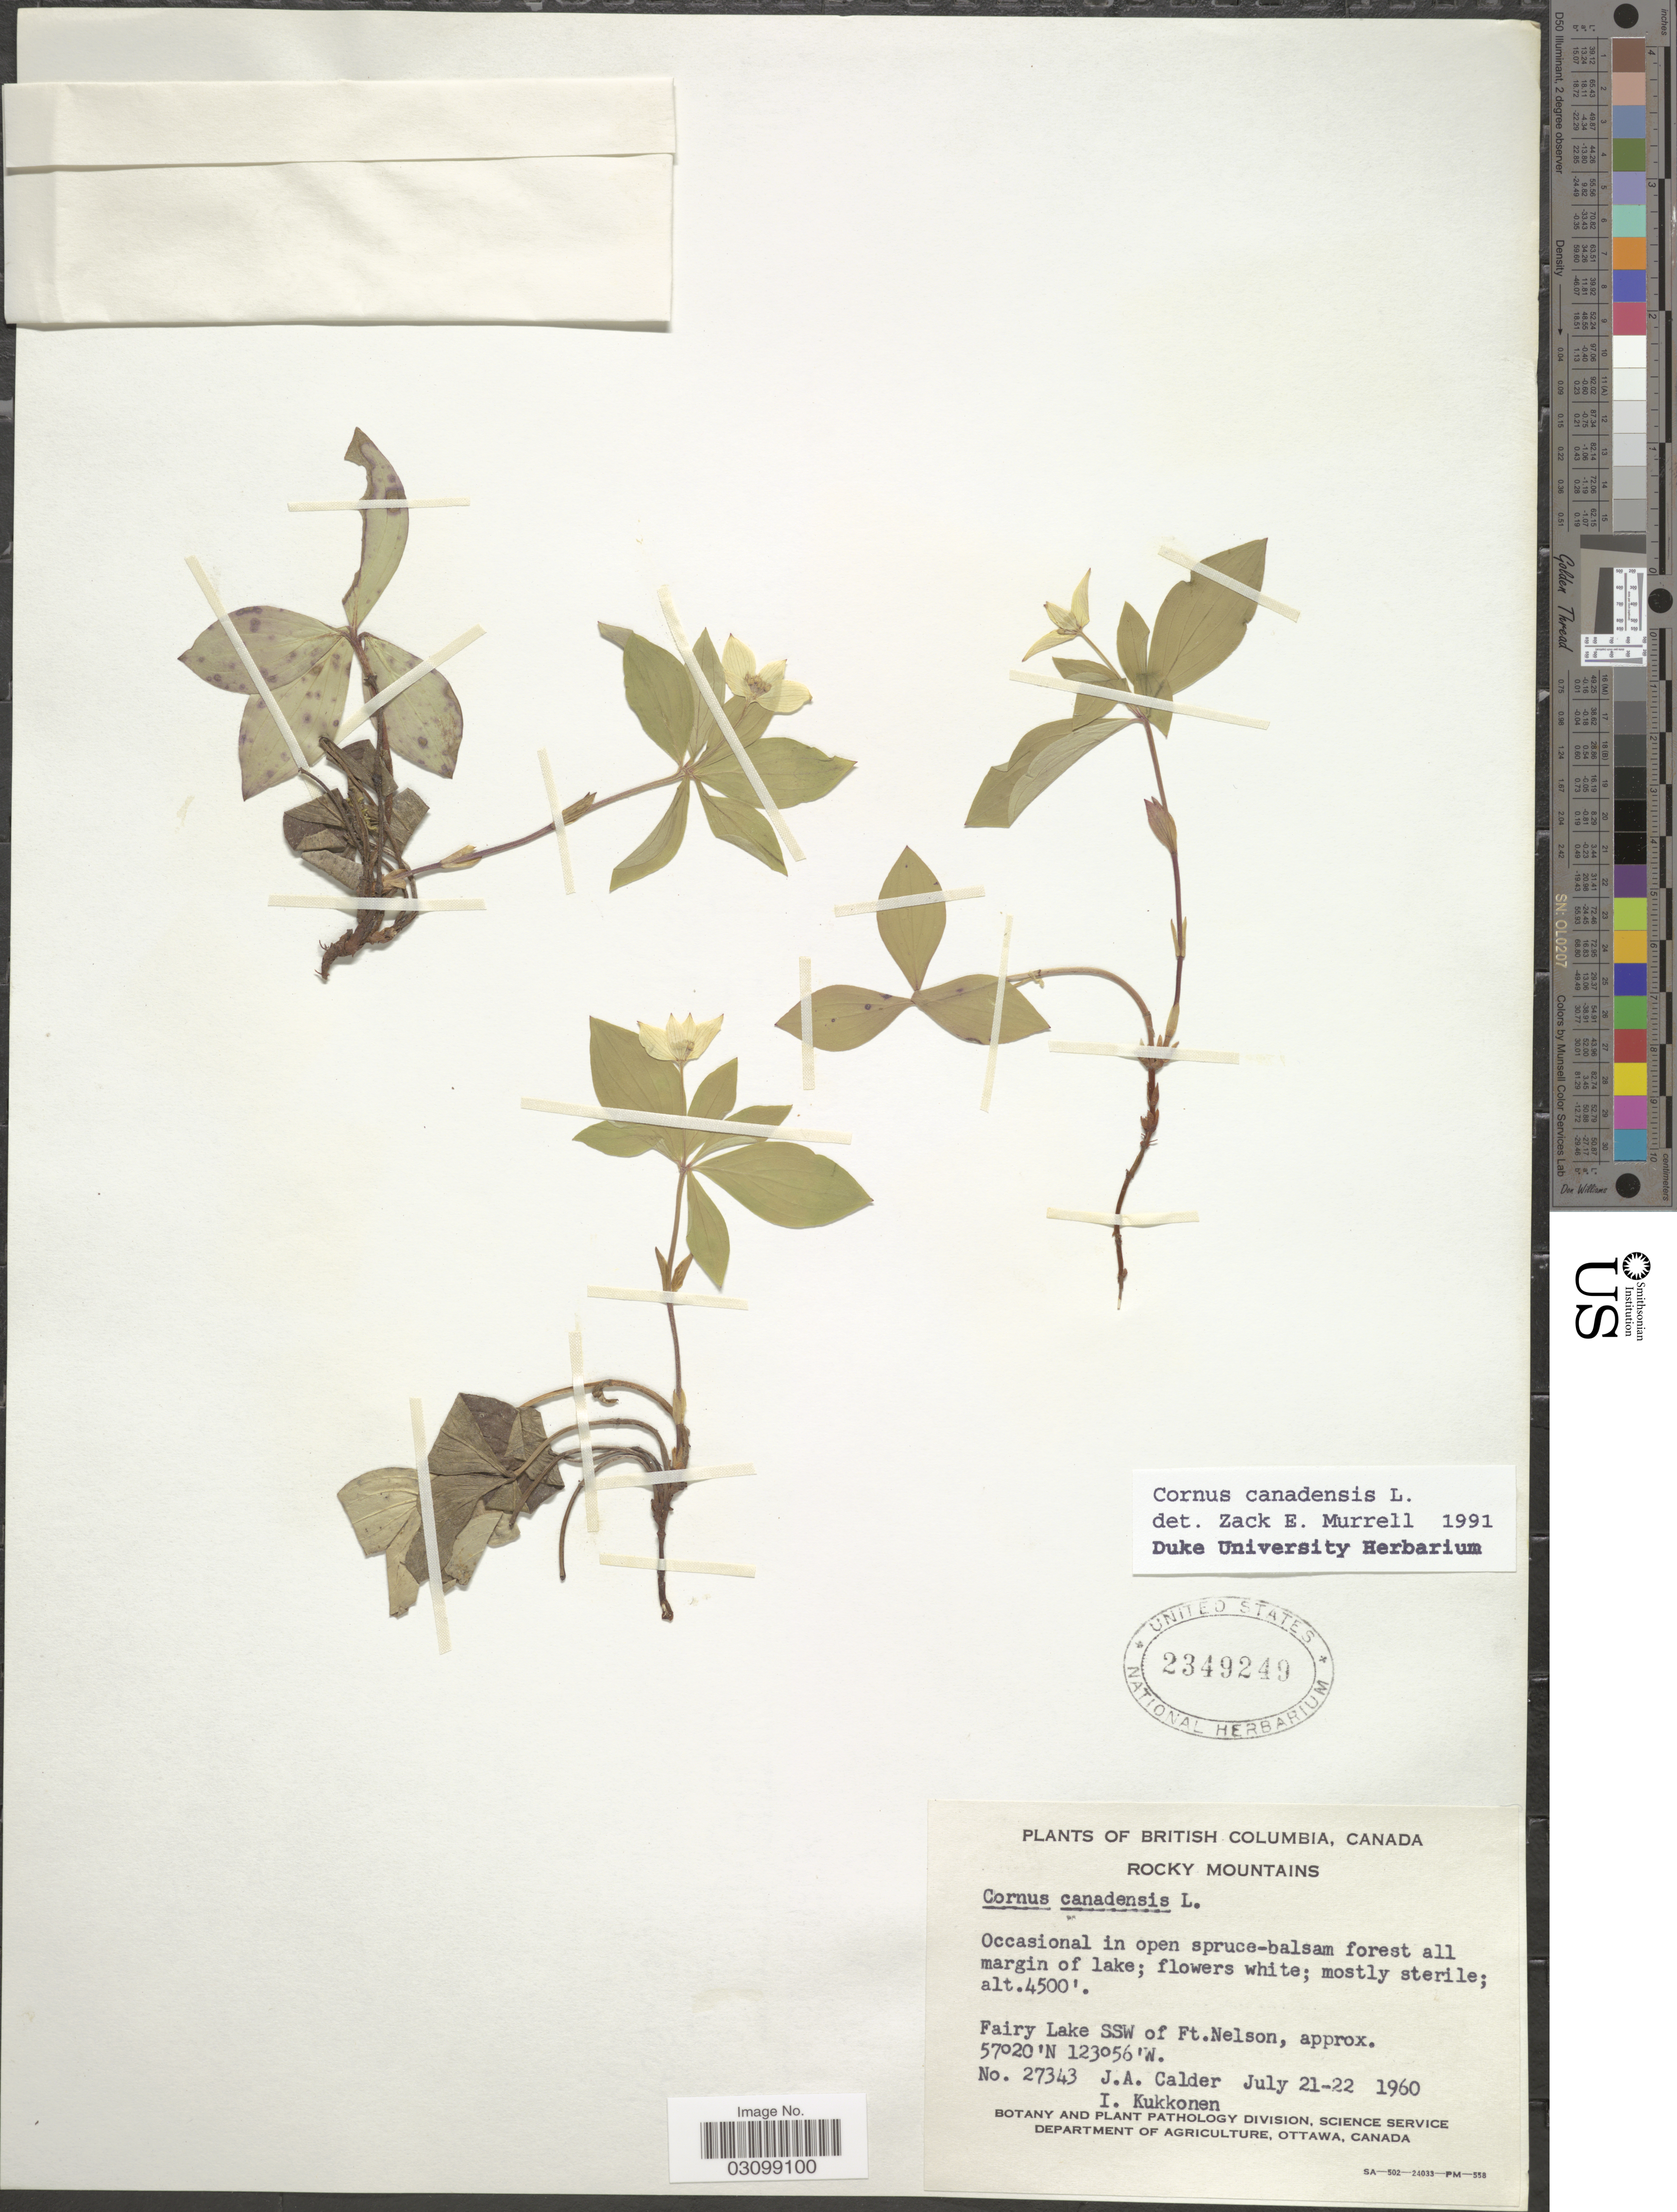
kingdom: Plantae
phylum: Tracheophyta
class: Magnoliopsida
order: Cornales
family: Cornaceae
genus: Cornus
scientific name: Cornus canadensis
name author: L.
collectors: J. A. Calder & I. Kukkonen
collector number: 27343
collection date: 1960-07-21/1960-07-22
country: Canada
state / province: British Columbia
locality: Rocky Mountains. Fairy Lake SSW of Ft. Nelson.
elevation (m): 1372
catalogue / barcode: US 2349249